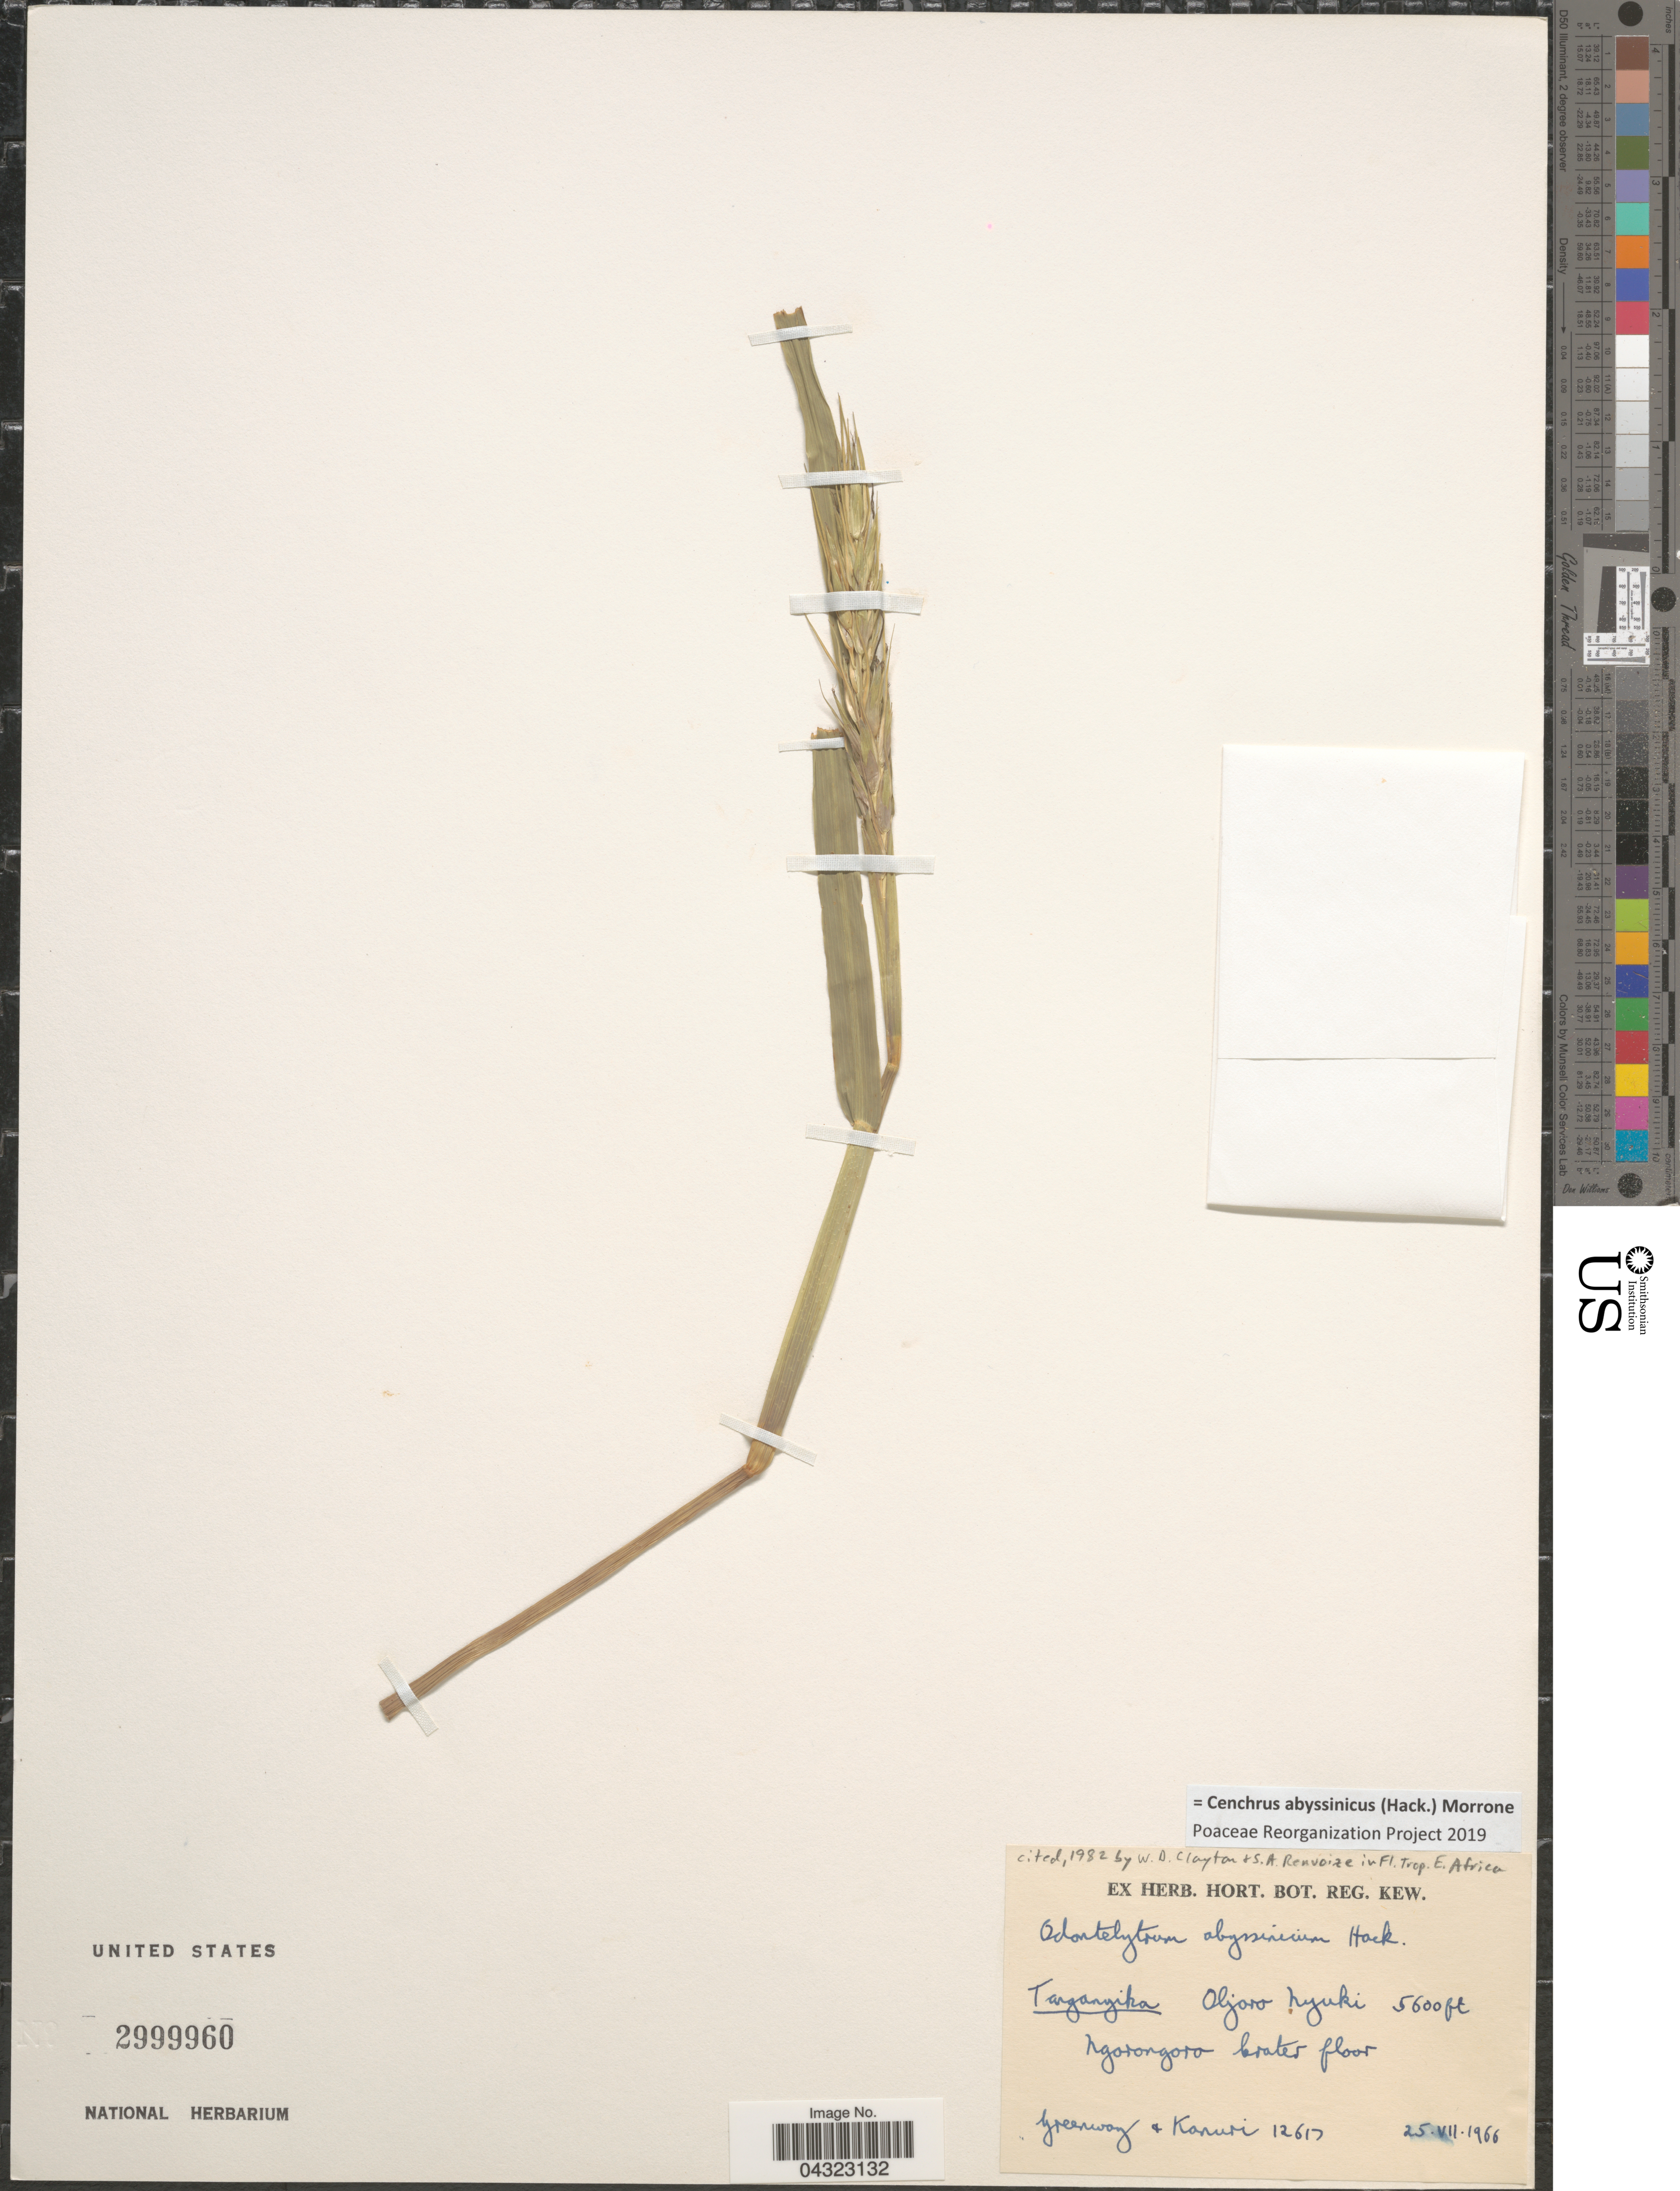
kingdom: Plantae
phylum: Tracheophyta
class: Liliopsida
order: Poales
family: Poaceae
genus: Cenchrus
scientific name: Cenchrus abyssinicus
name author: (Hack.) Morrone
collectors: Greenway & -. Kanuri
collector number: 12617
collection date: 1966-07-25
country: Tanzania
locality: Tanganyika. Oljoro Nyuki. Ngorongoro brates floor.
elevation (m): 1707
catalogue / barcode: US 2999960